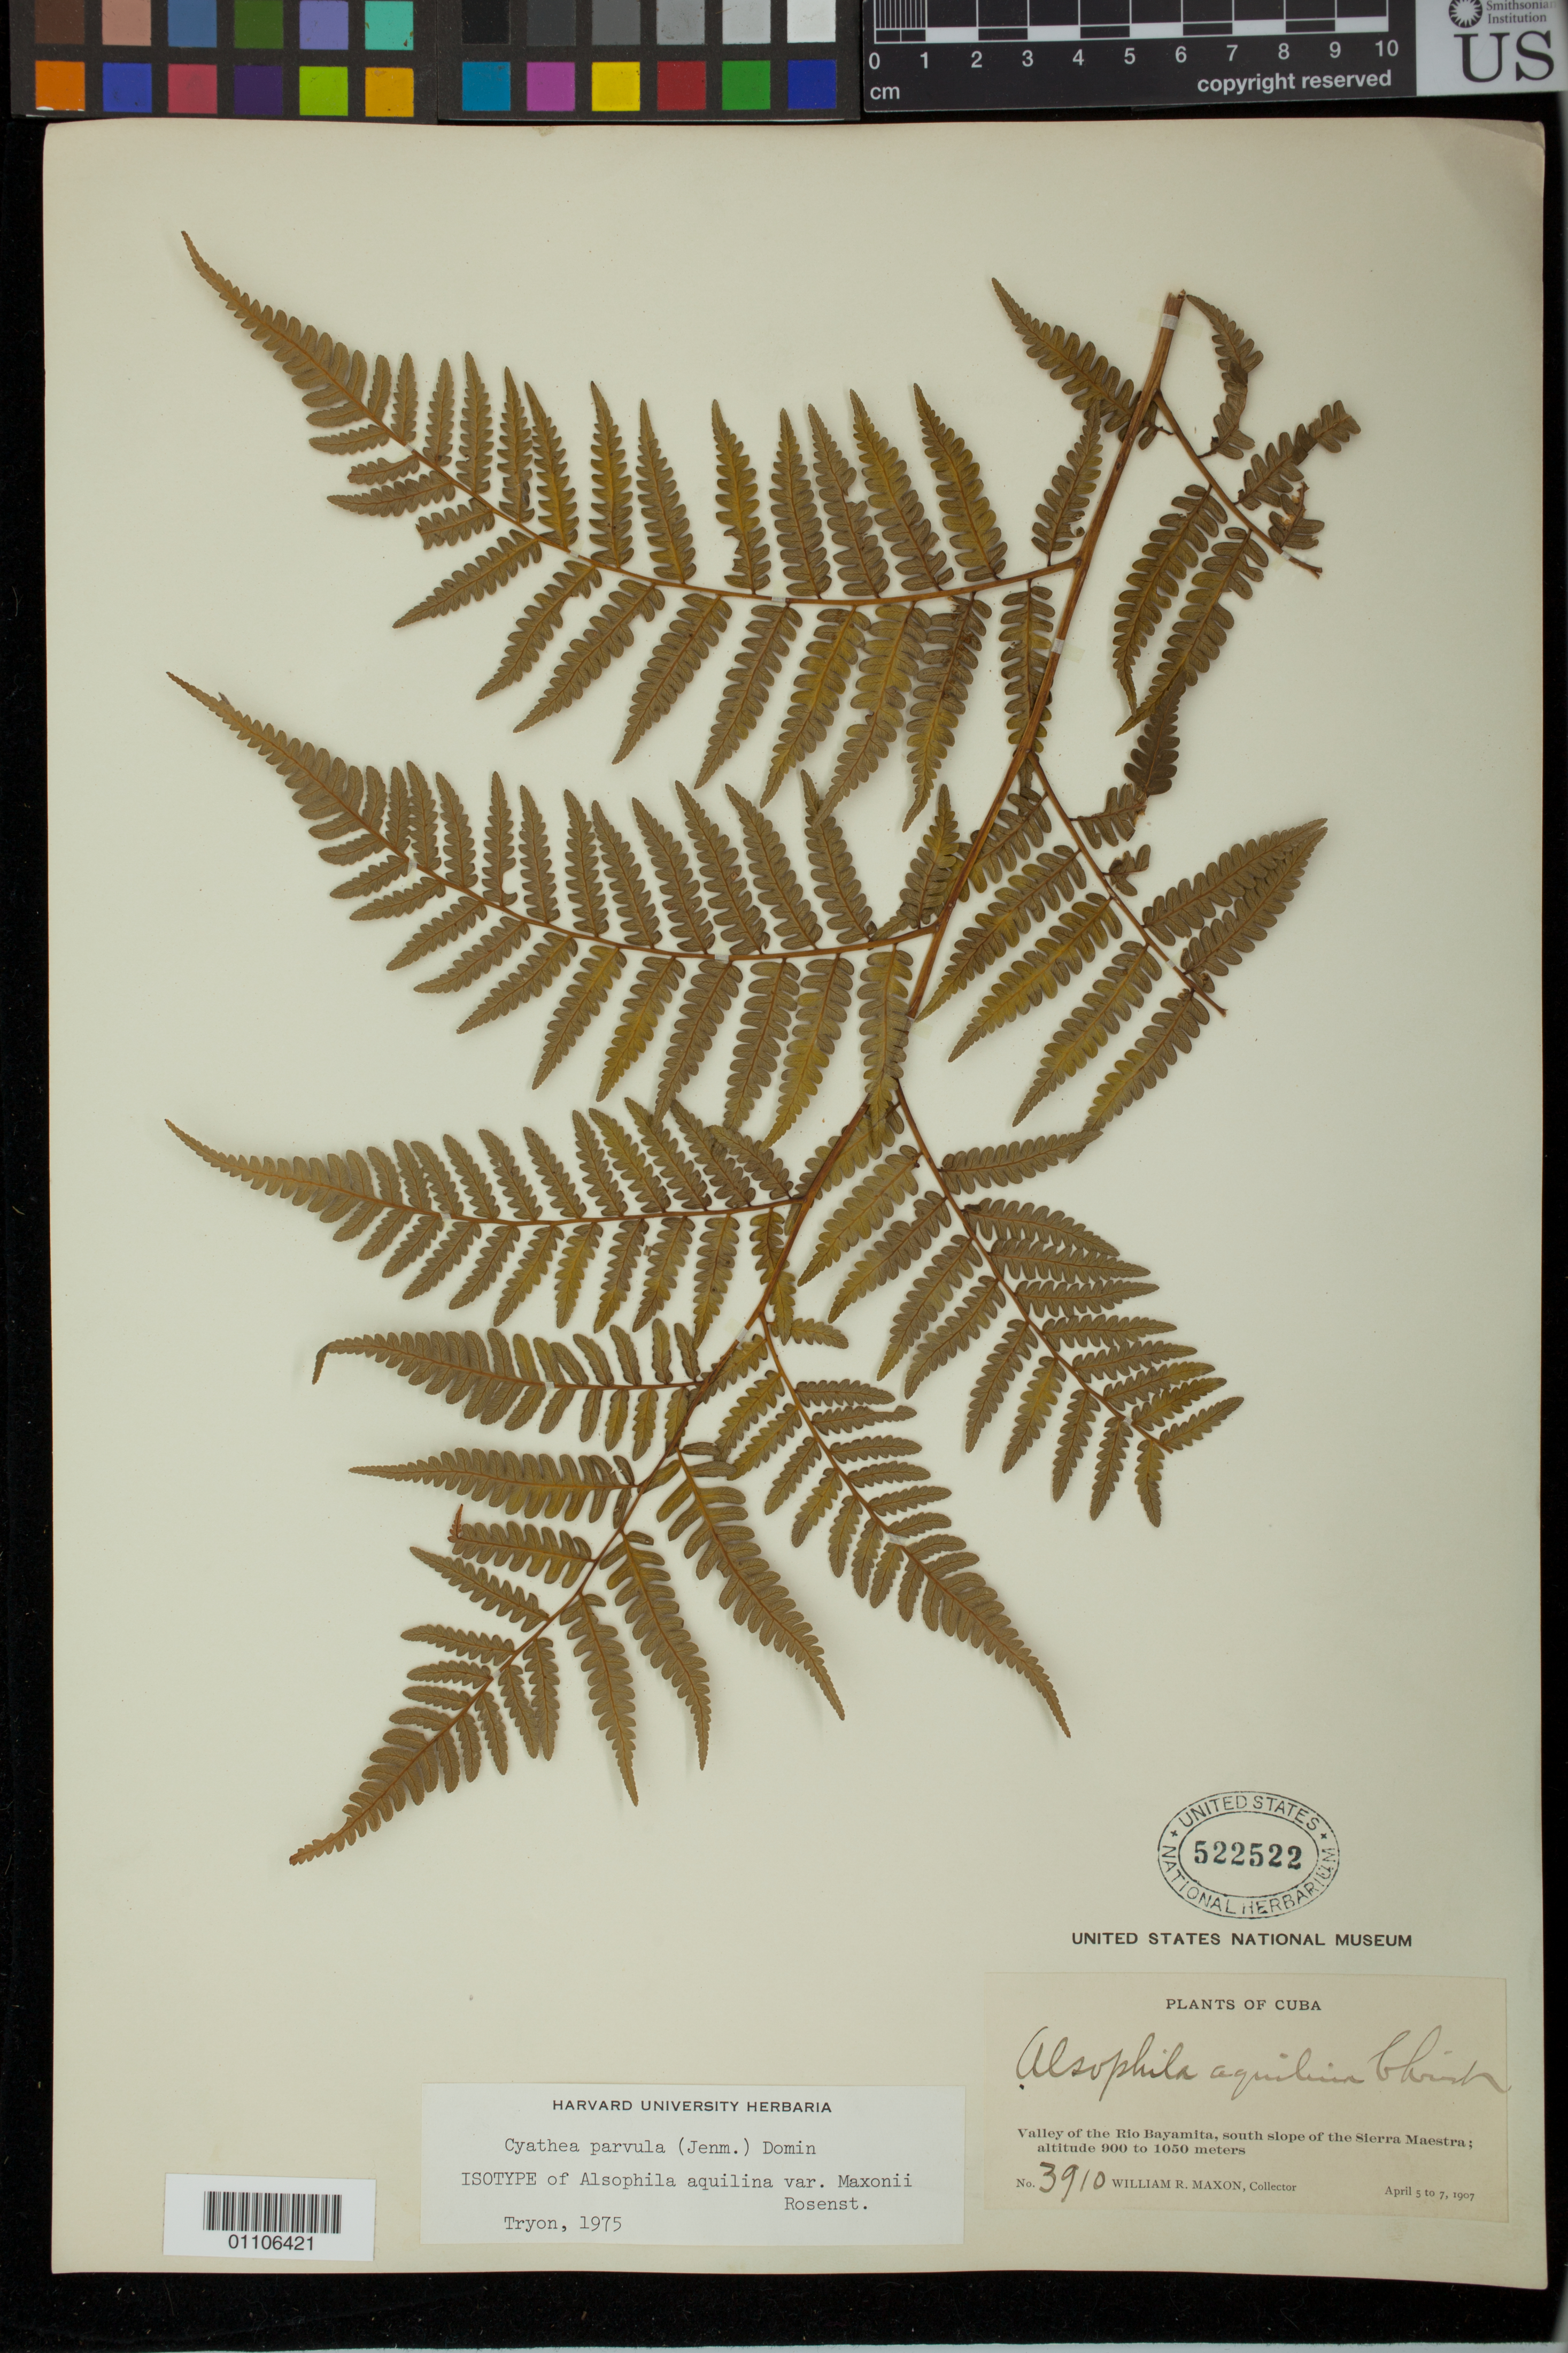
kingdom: Plantae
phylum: Tracheophyta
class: Polypodiopsida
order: Cyatheales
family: Cyatheaceae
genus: Alsophila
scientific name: Alsophila aquilina var. maxonii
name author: Rosenst.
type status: Isotype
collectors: W. R. Maxon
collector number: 3910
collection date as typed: April 5 to 7, 1907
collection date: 1907-04-05/1907-04-07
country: Cuba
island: Greater Antilles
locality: Valley of the Rio Bayamita, south slope of the Sierra Maestra.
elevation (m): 900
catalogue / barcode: US 522522